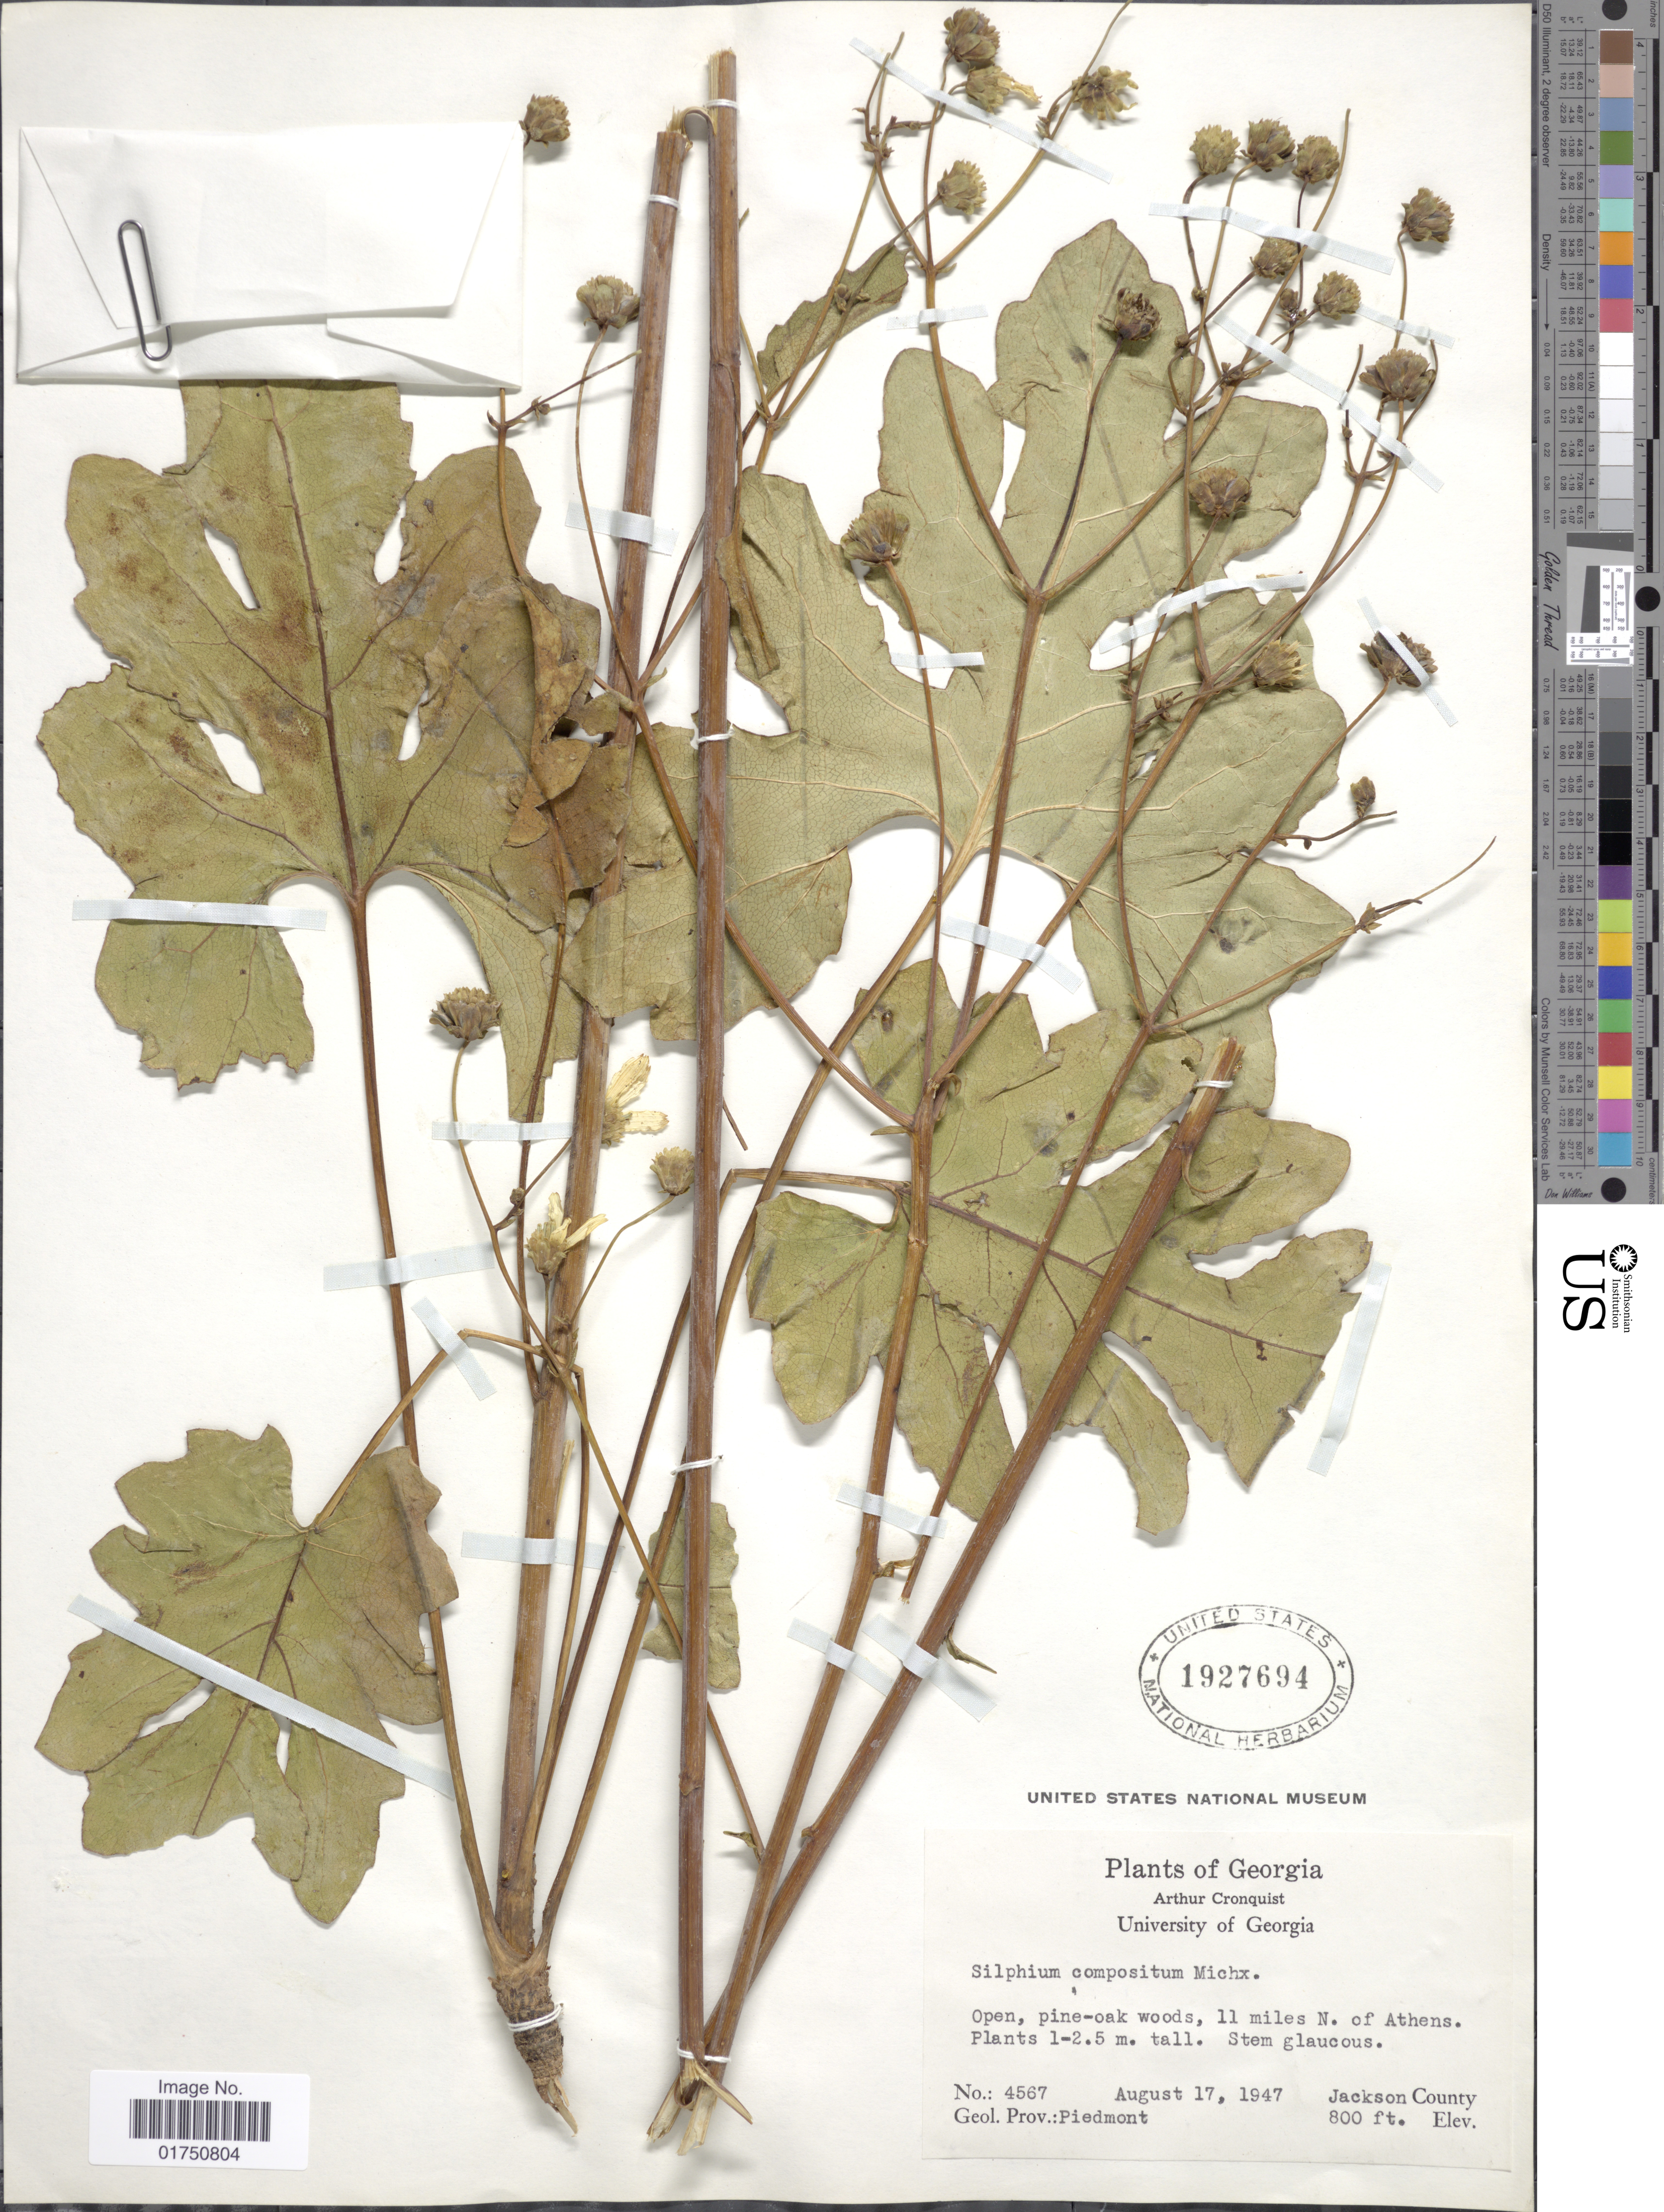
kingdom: Plantae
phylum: Tracheophyta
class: Magnoliopsida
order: Asterales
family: Asteraceae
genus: Silphium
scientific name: Silphium compositum Michx. subsp. compositum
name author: Michx.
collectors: A. J. Cronquist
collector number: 4567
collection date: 1947-08-17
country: United States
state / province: Georgia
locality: Open, pine-oak woods, 11 miles N. of Athens. Jackson County. Geol. Prov.: Piedmont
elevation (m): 244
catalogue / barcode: US 1927694